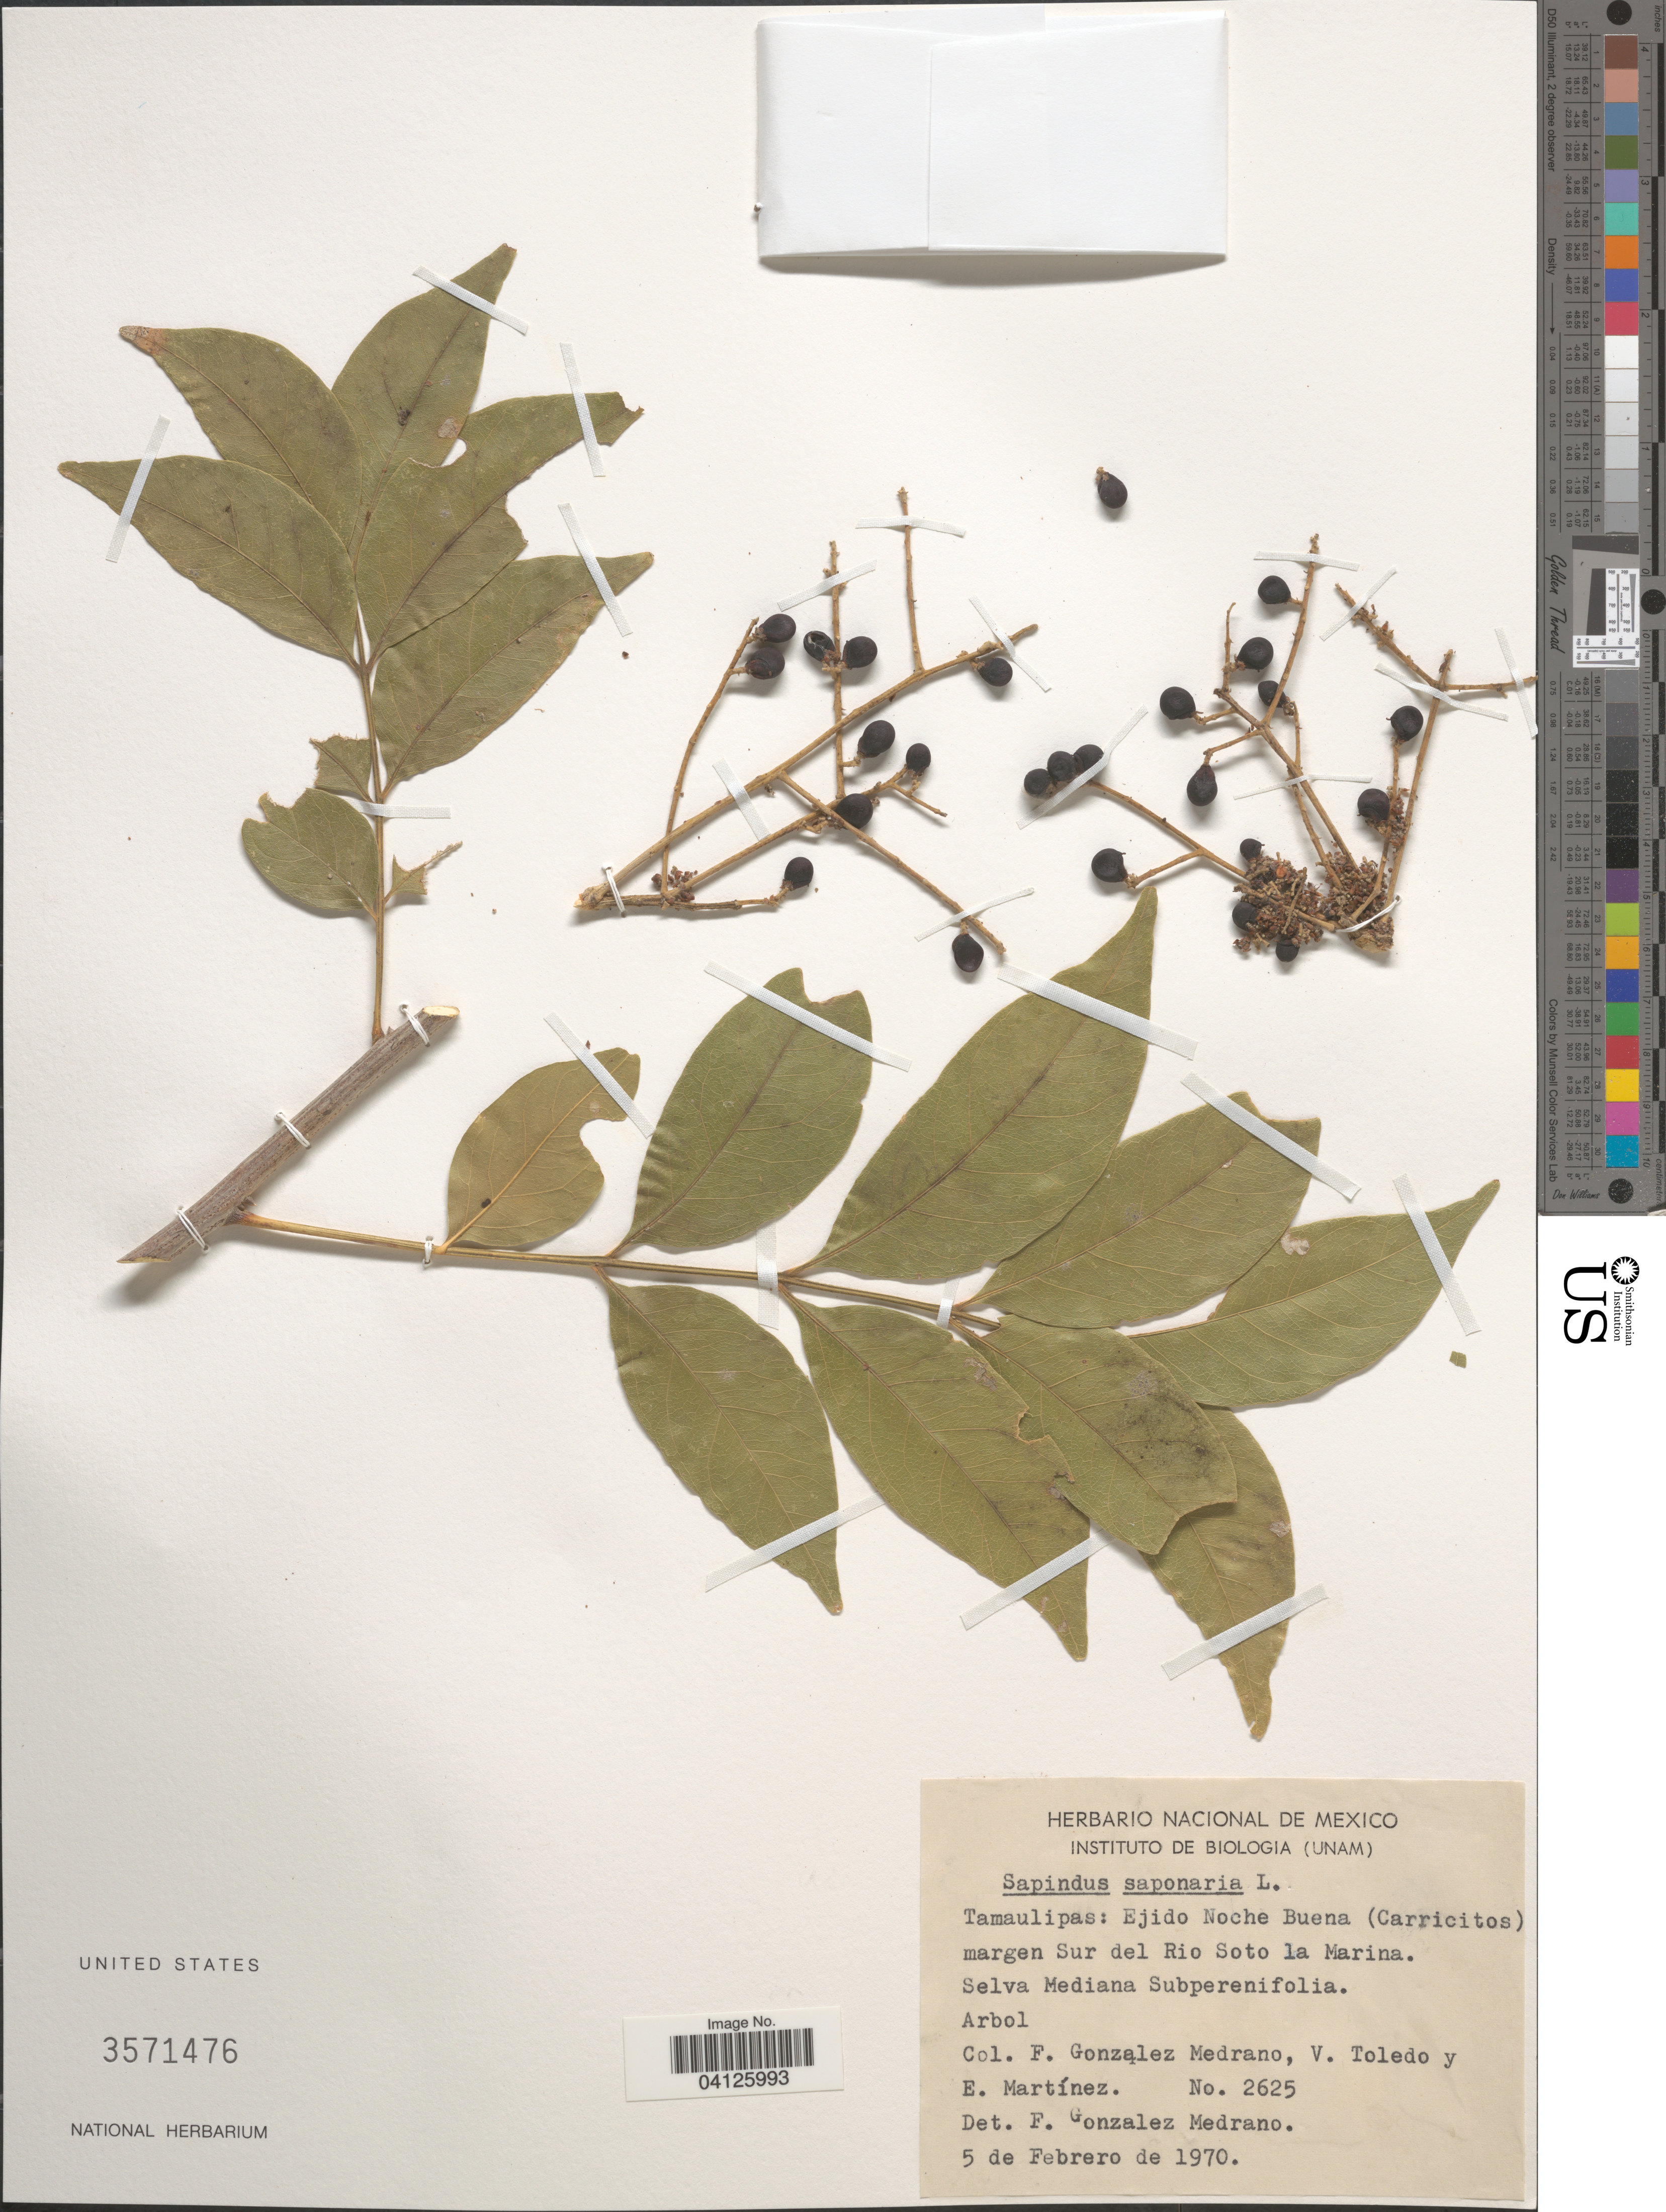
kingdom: Plantae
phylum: Tracheophyta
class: Magnoliopsida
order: Sapindales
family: Sapindaceae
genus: Sapindus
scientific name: Sapindus saponaria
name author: L.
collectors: F. Medrano, V. M. Toledo & E. Martínez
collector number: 2625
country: Mexico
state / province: Tamaulipas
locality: Ejido Noche Buena (Carricitos) margen Sur del Rio Soto la Marina. Selva Mediana Subperenifolia.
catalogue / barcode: US 3571476